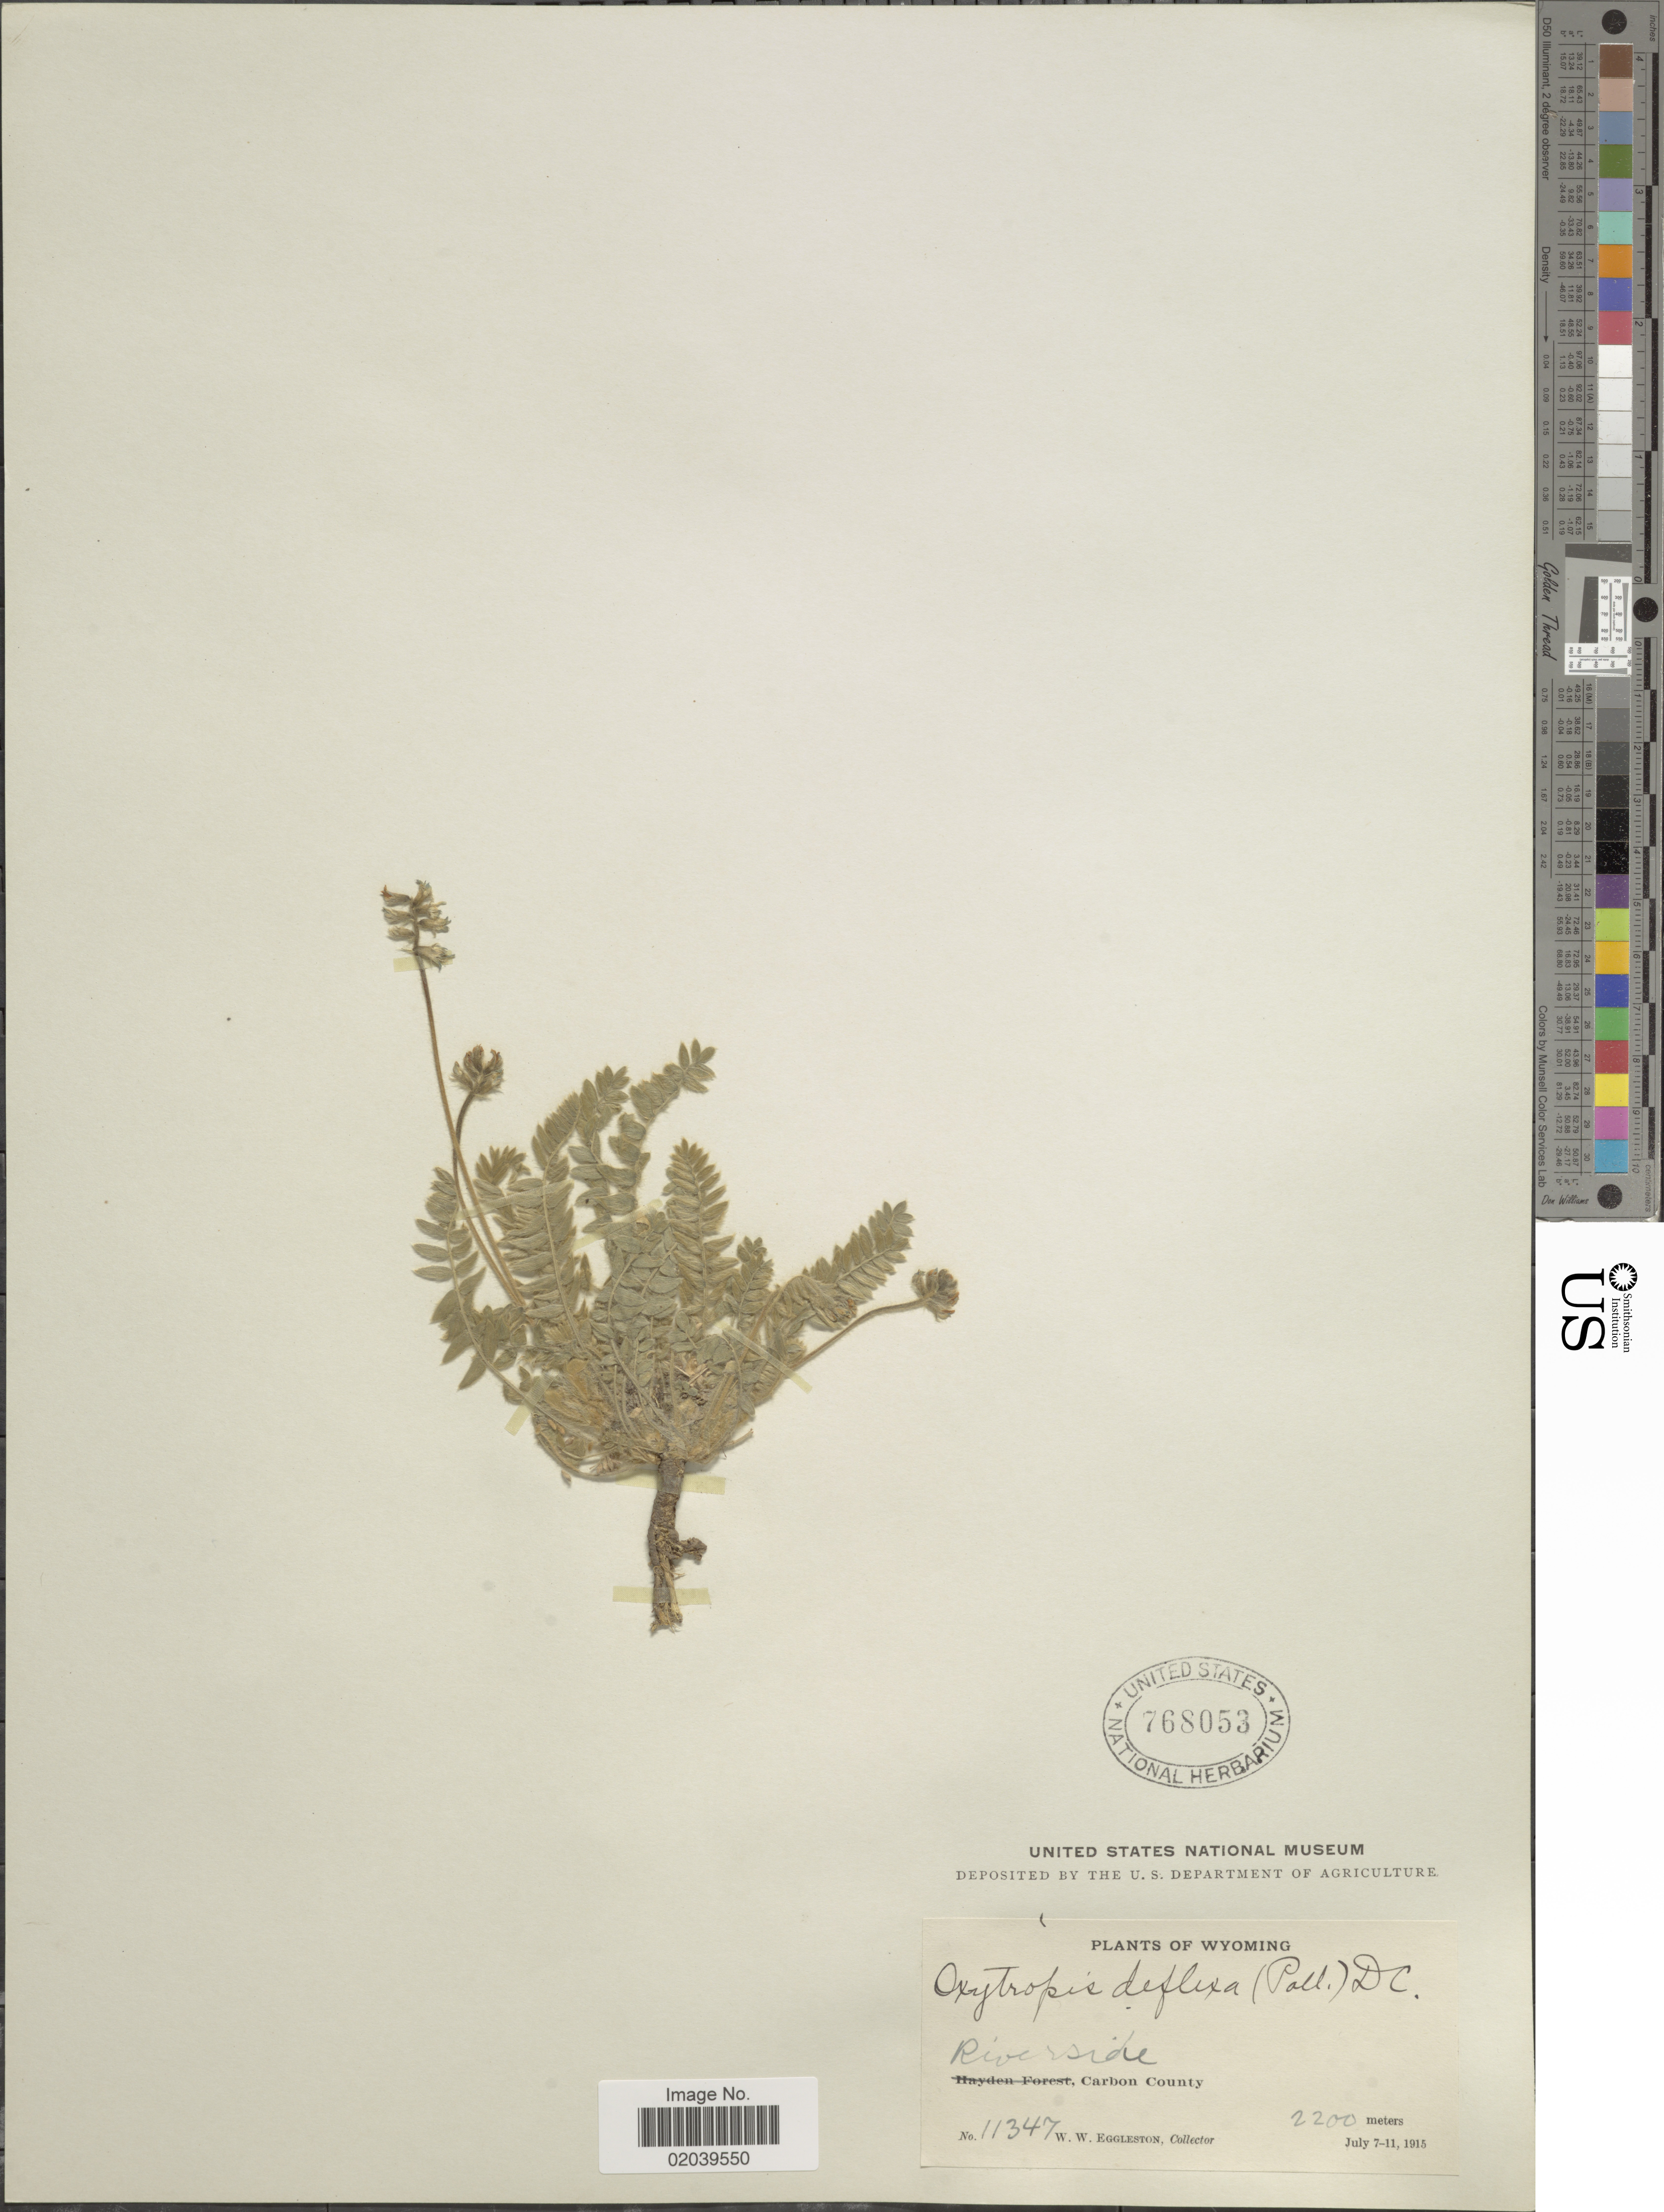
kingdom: Plantae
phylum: Tracheophyta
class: Magnoliopsida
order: Fabales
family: Fabaceae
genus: Oxytropis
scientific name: Oxytropis deflexa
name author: (Pall.) DC.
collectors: W. W. Eggleston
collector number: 11347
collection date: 1915-07-07/1915-07-11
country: United States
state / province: Wyoming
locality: Riverside, Carbon County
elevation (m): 2200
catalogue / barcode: US 768053